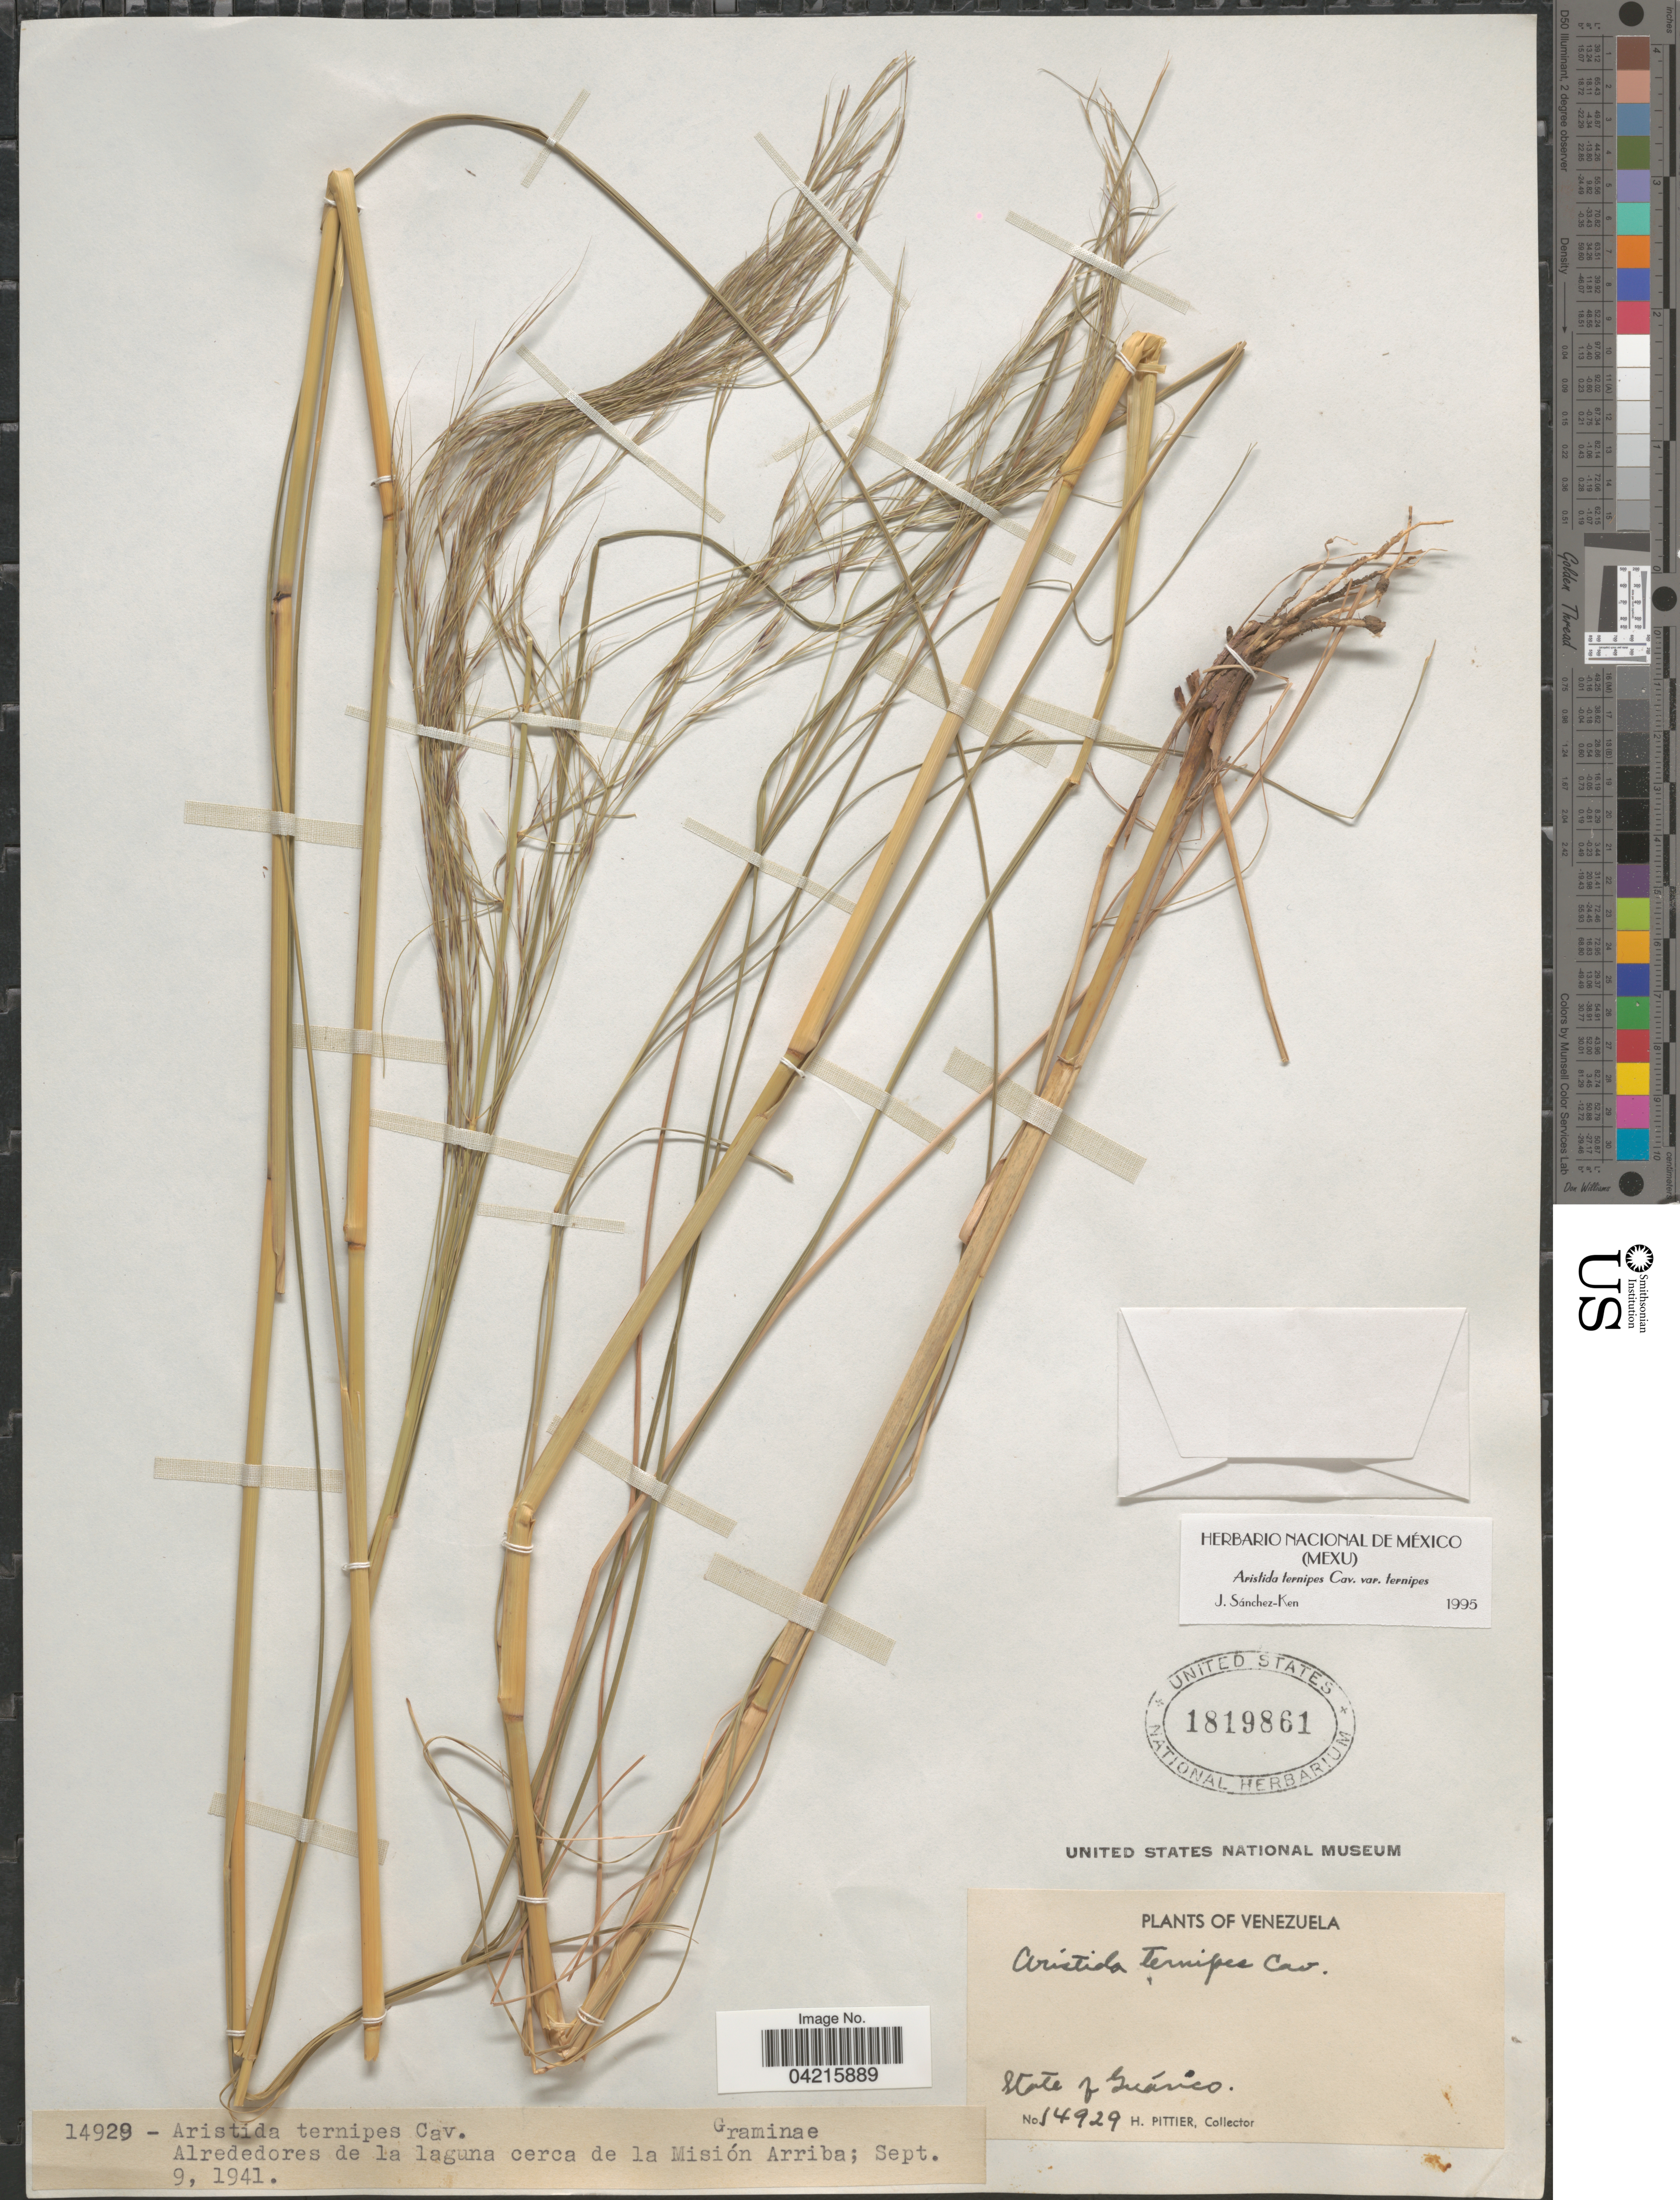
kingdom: Plantae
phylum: Tracheophyta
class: Liliopsida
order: Poales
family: Poaceae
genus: Aristida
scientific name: Aristida ternipes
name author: Cav.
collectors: H. F. Pittier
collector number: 14929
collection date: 1941-09-09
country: Venezuela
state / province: Guarico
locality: Alrededores de la laguna cerca de la Misión Arriba.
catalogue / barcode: US 1819861